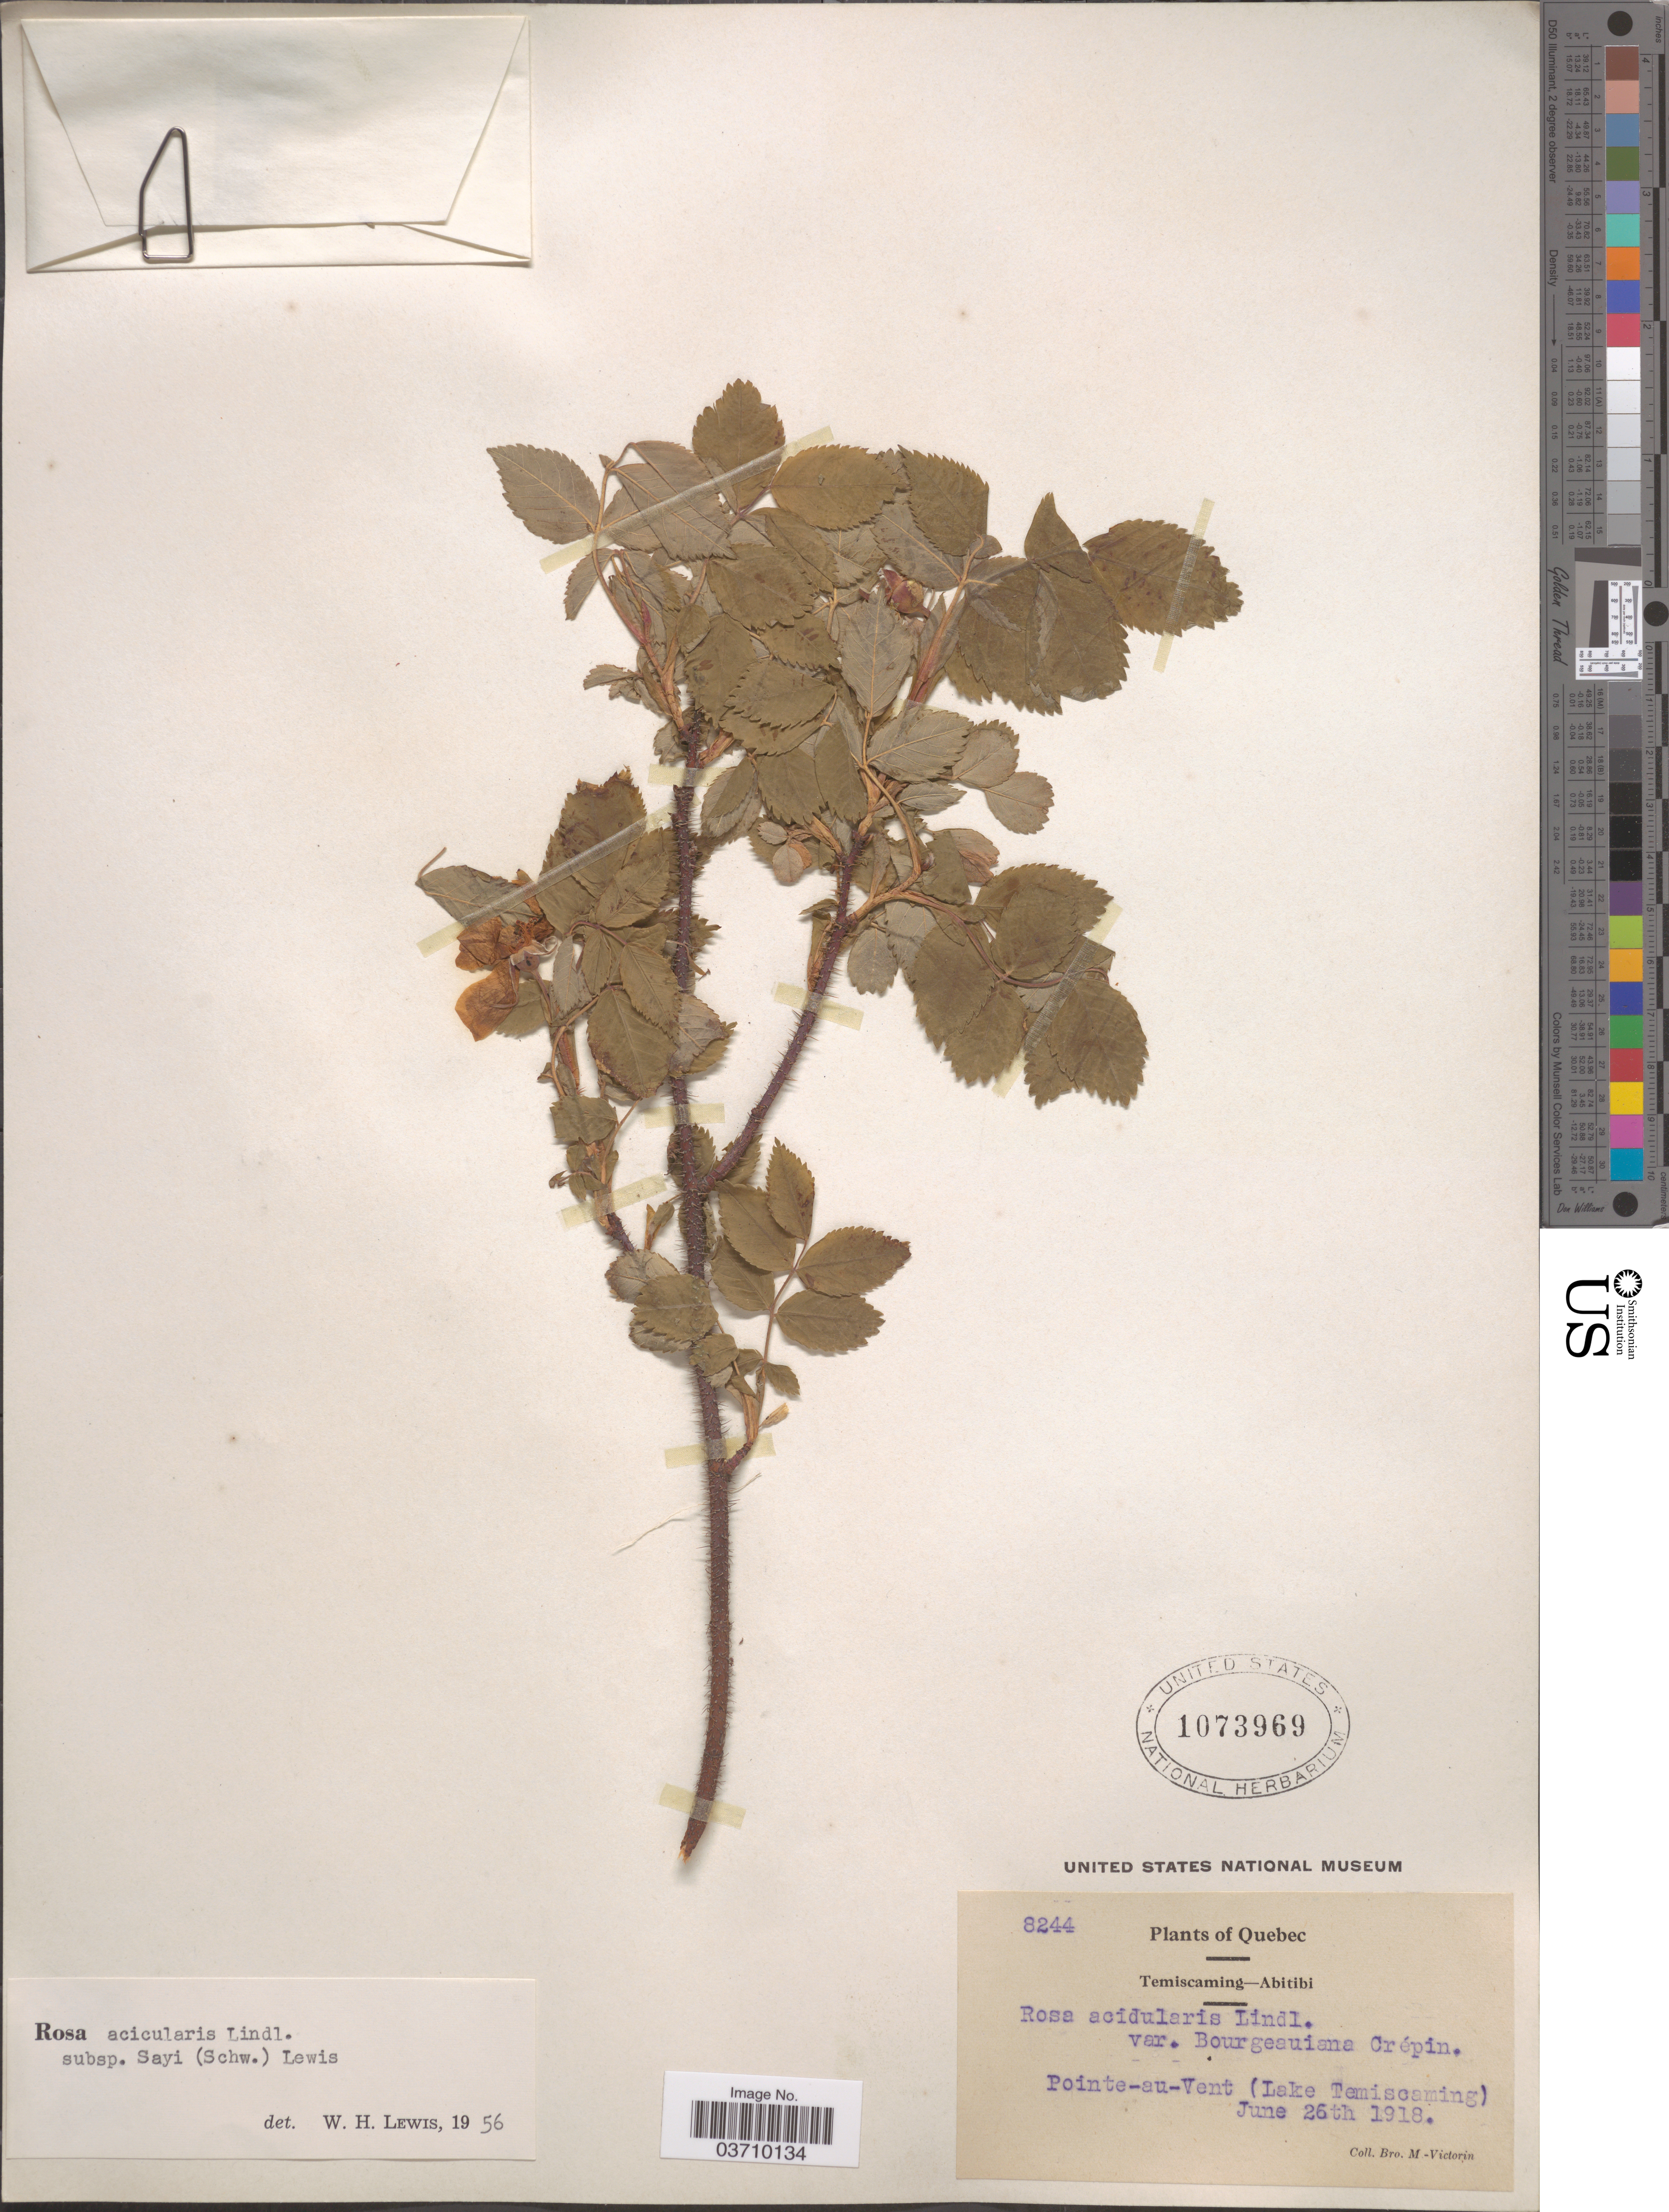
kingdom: Plantae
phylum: Tracheophyta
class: Magnoliopsida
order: Rosales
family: Rosaceae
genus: Rosa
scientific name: Rosa acicularis var. sayi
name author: (Schwein.) Rehder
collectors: Fr. Marie-Victorin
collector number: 8244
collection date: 1918-06-26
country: Canada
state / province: Quebec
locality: Temiscaming-Abitibi. Pointe-au-Vent (Lake Temiscaming).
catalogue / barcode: US 1073969